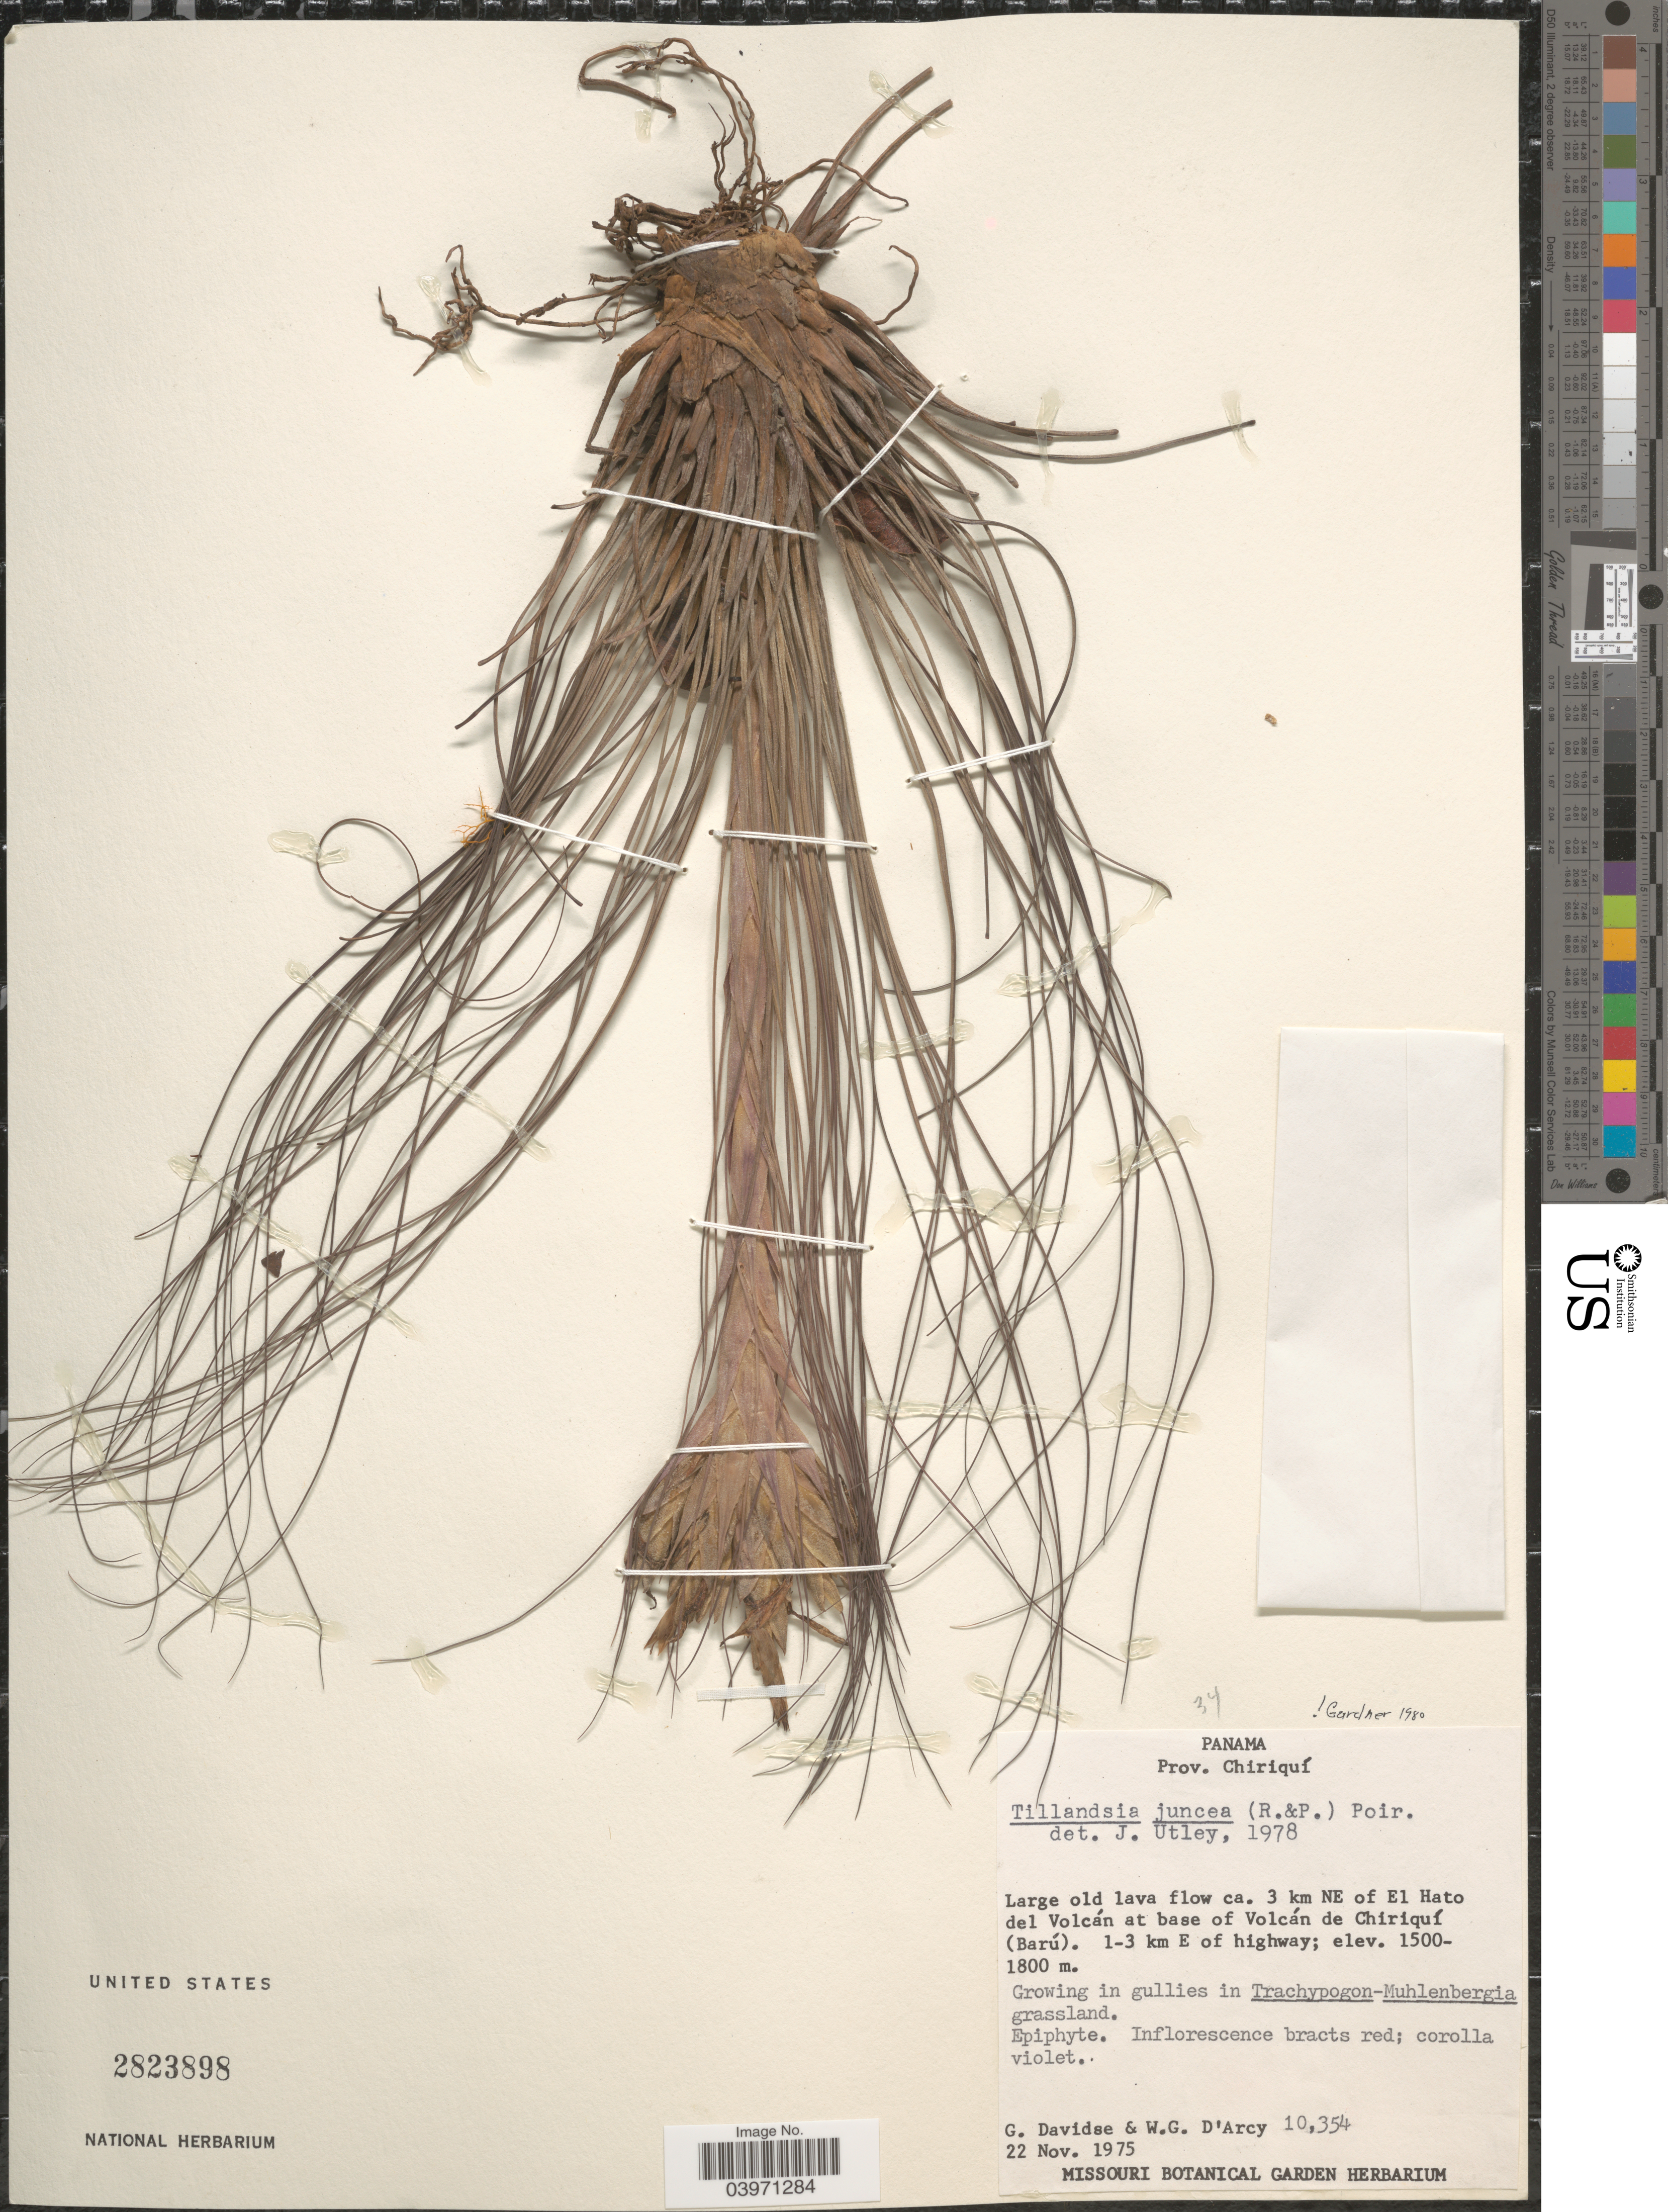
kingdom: Plantae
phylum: Tracheophyta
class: Liliopsida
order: Poales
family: Bromeliaceae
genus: Tillandsia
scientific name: Tillandsia juncea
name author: (Ruiz & Pav.) Poir.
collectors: G. Davidse & W. G. D'Arcy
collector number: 10354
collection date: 1975-11-22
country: Panama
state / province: Chiriqui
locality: Large old lava flow ca. 3 km NE of El Hato del Volcán at base of Volcán de Chiriquí (Barú). 1-3 km E of highway.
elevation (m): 1500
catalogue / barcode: US 2823898